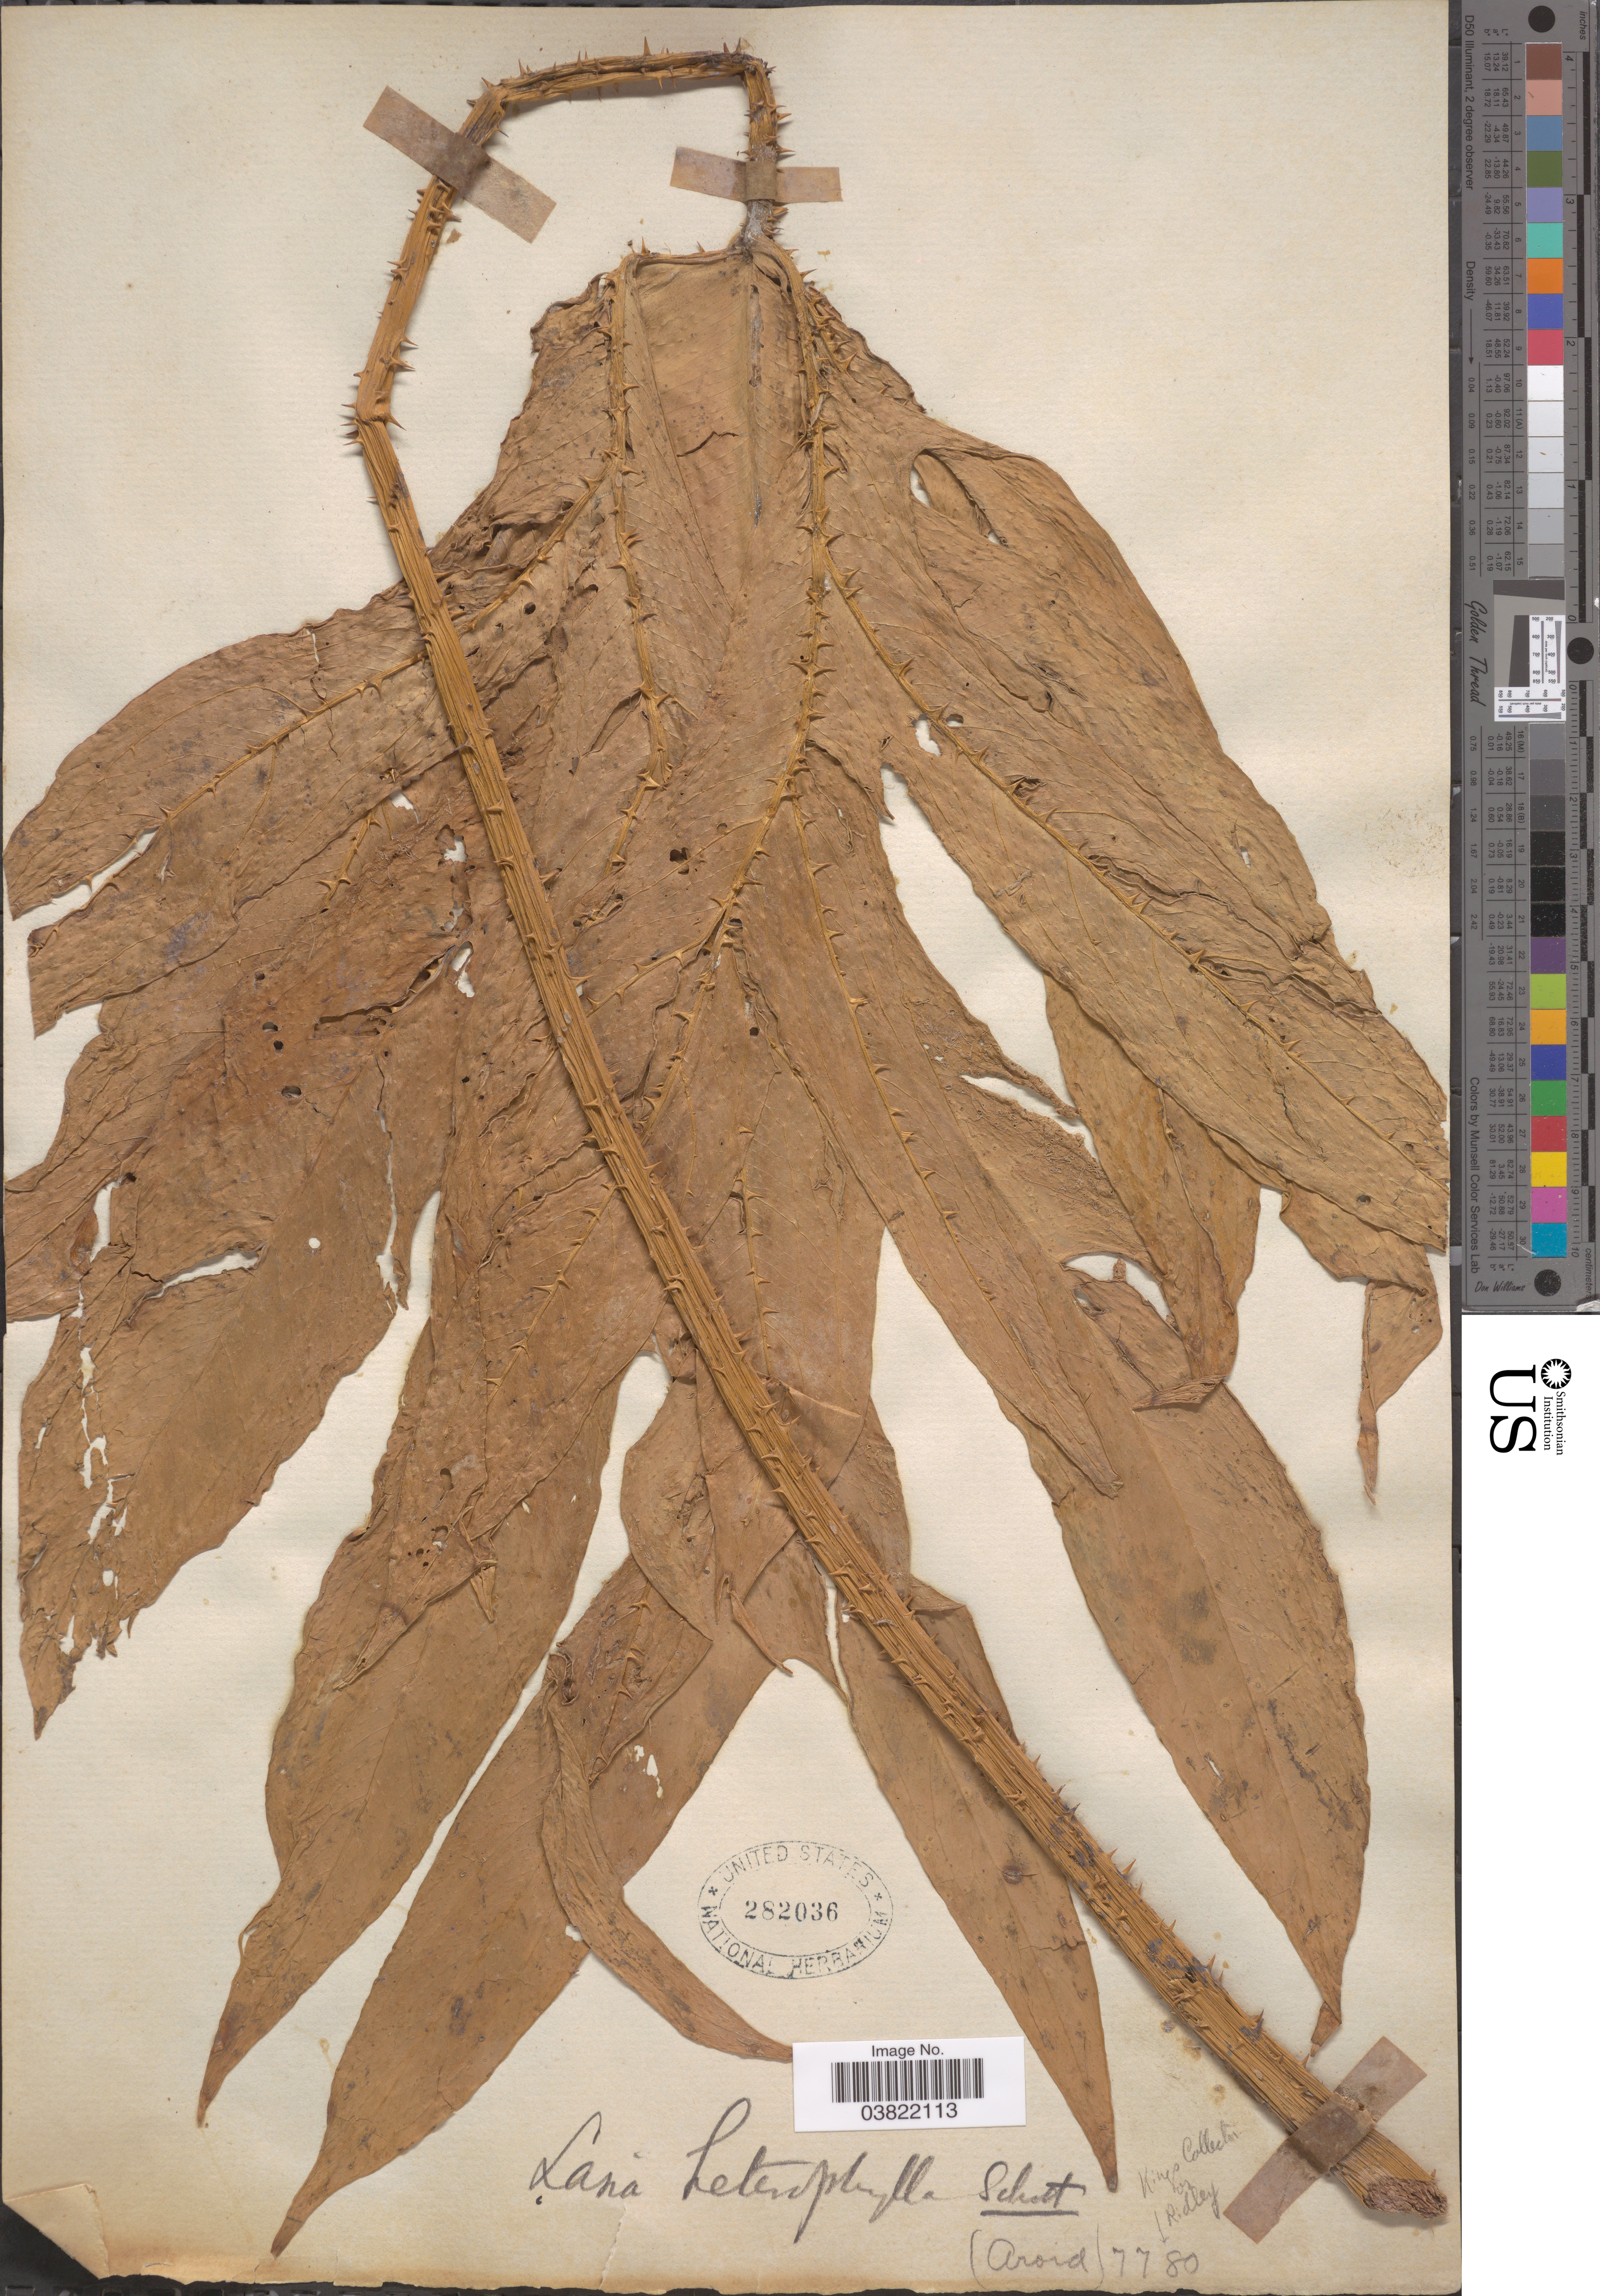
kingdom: Plantae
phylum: Tracheophyta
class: Liliopsida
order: Alismatales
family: Araceae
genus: Lasia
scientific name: Lasia spinosa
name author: (L.) Thwaites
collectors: Dr. King's collector & -. Ridley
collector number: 7780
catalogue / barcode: US 282036